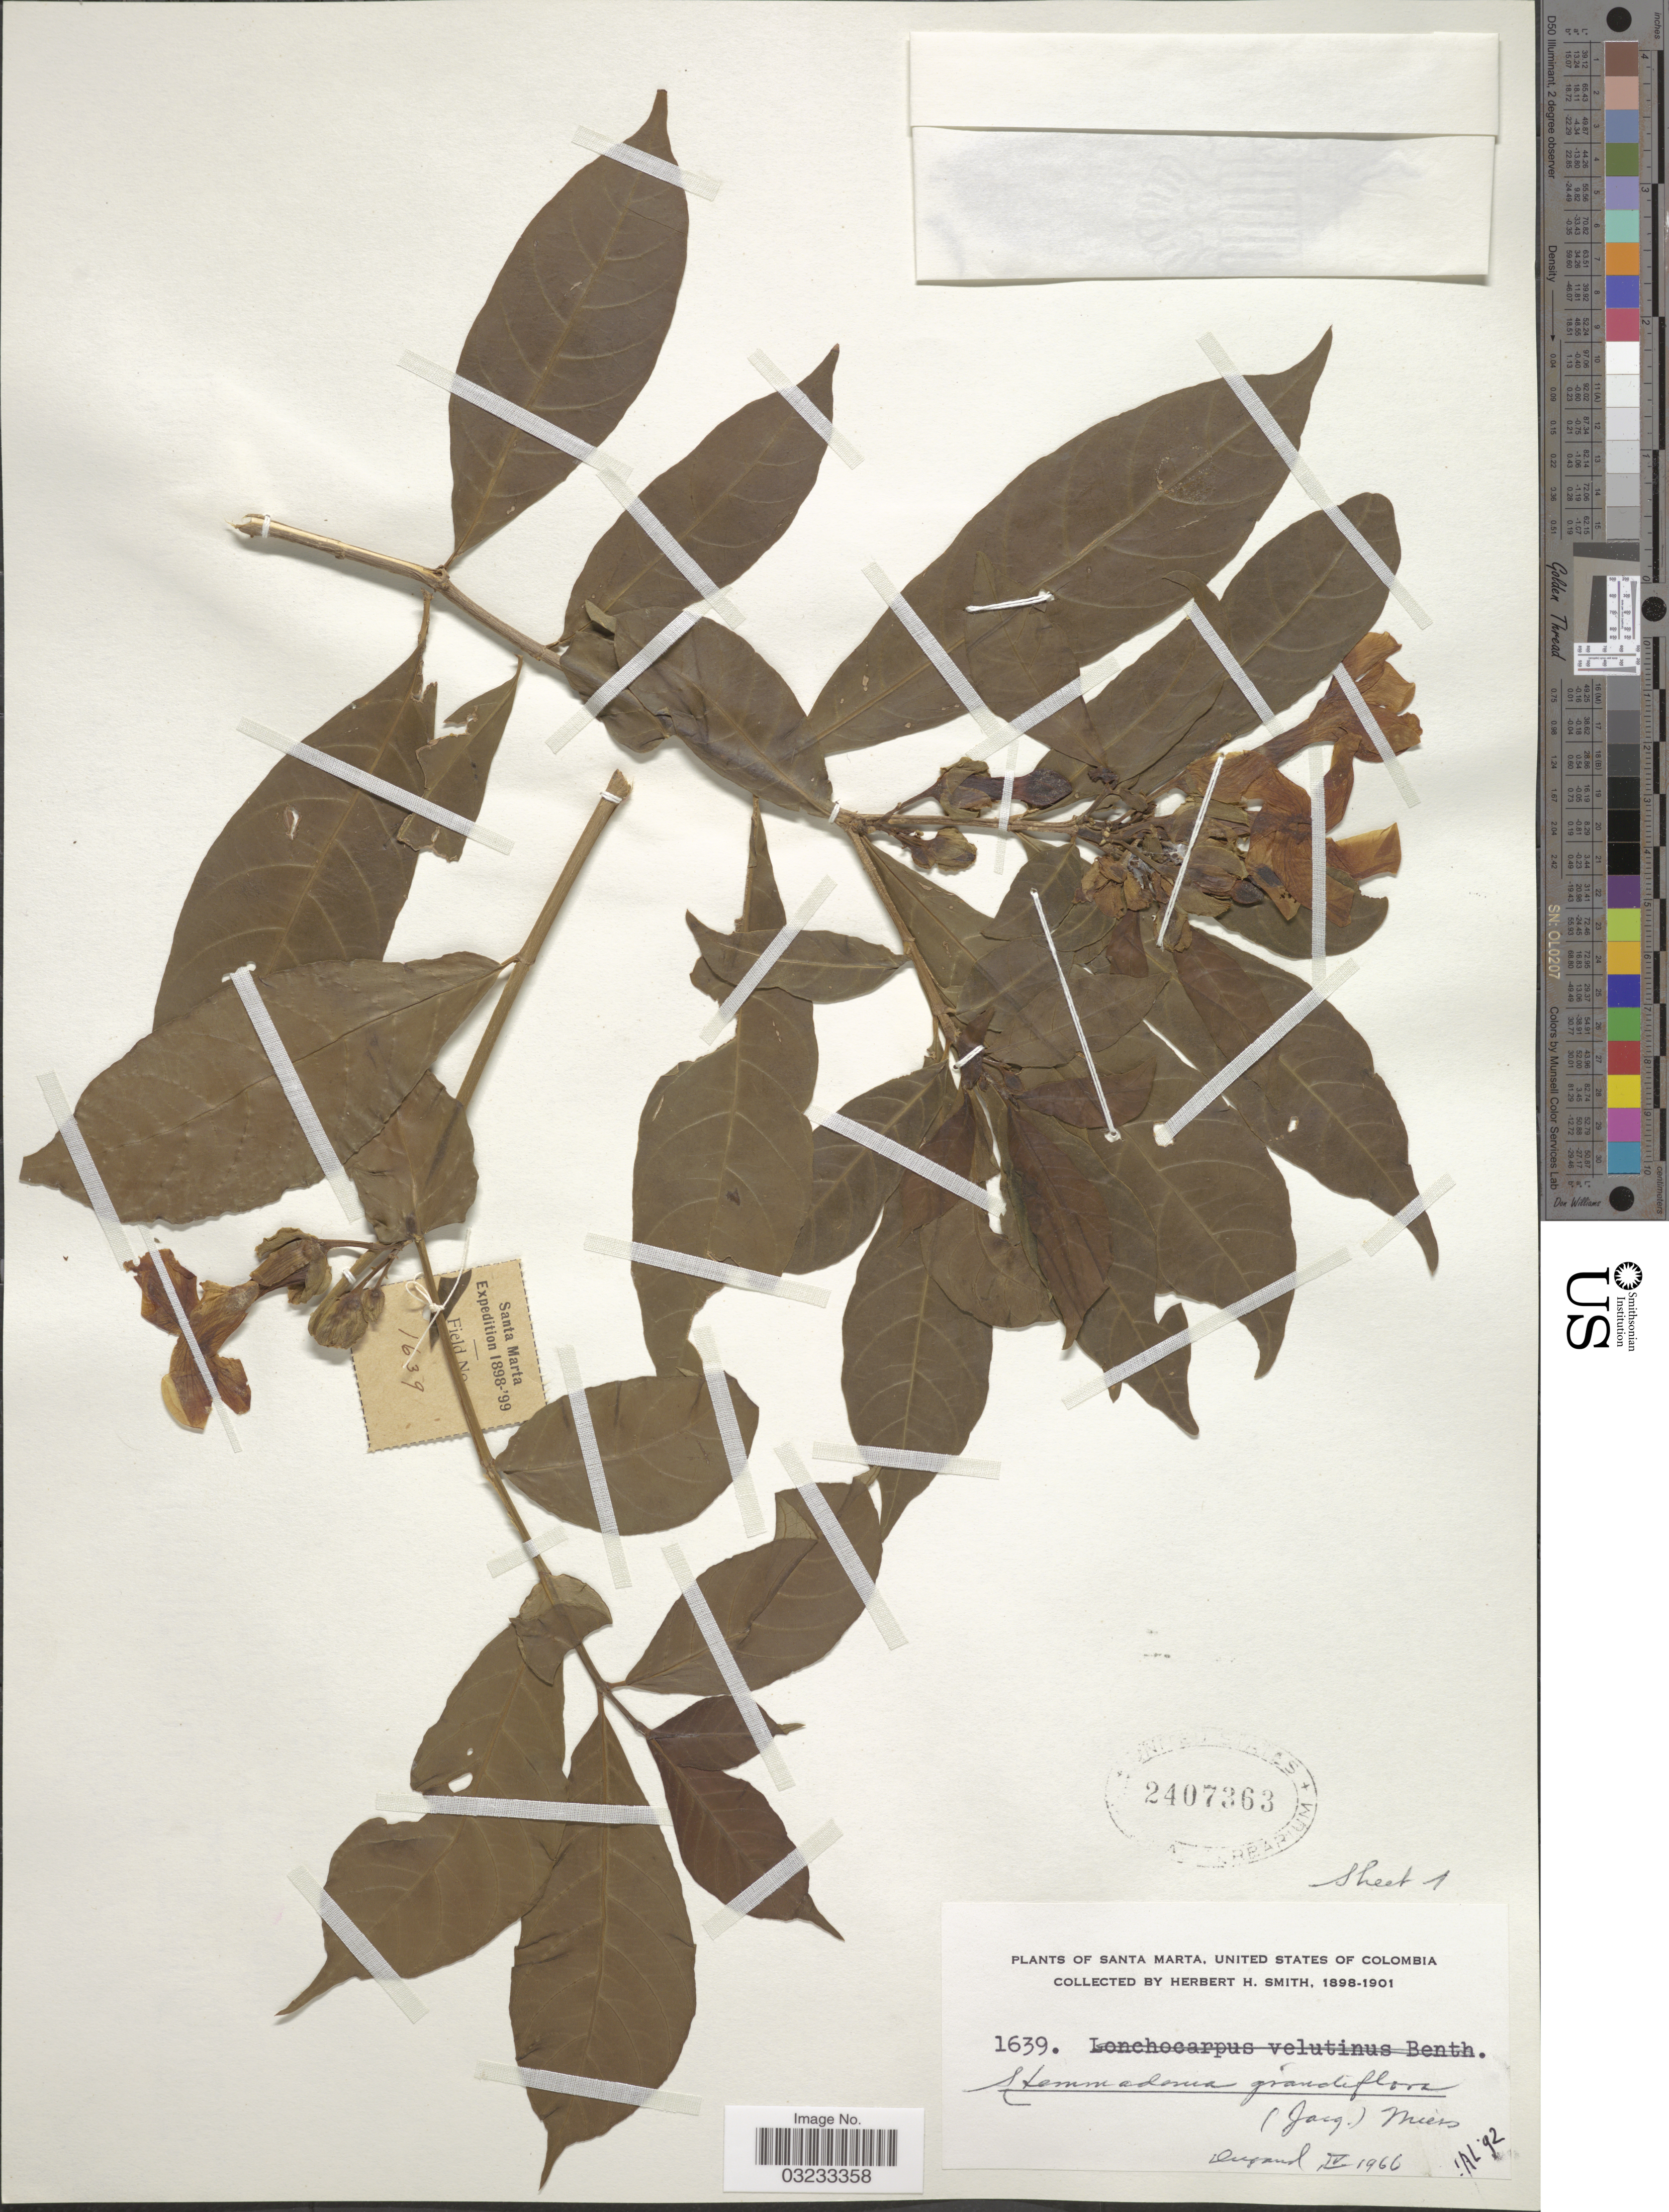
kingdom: Plantae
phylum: Tracheophyta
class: Magnoliopsida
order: Gentianales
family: Apocynaceae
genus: Stemmadenia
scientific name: Stemmadenia grandiflora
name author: (Jacq.) Miers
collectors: Herbert H. Smith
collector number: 1639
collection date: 1898/1901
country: Colombia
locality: Santa Marta.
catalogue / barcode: US 2407363